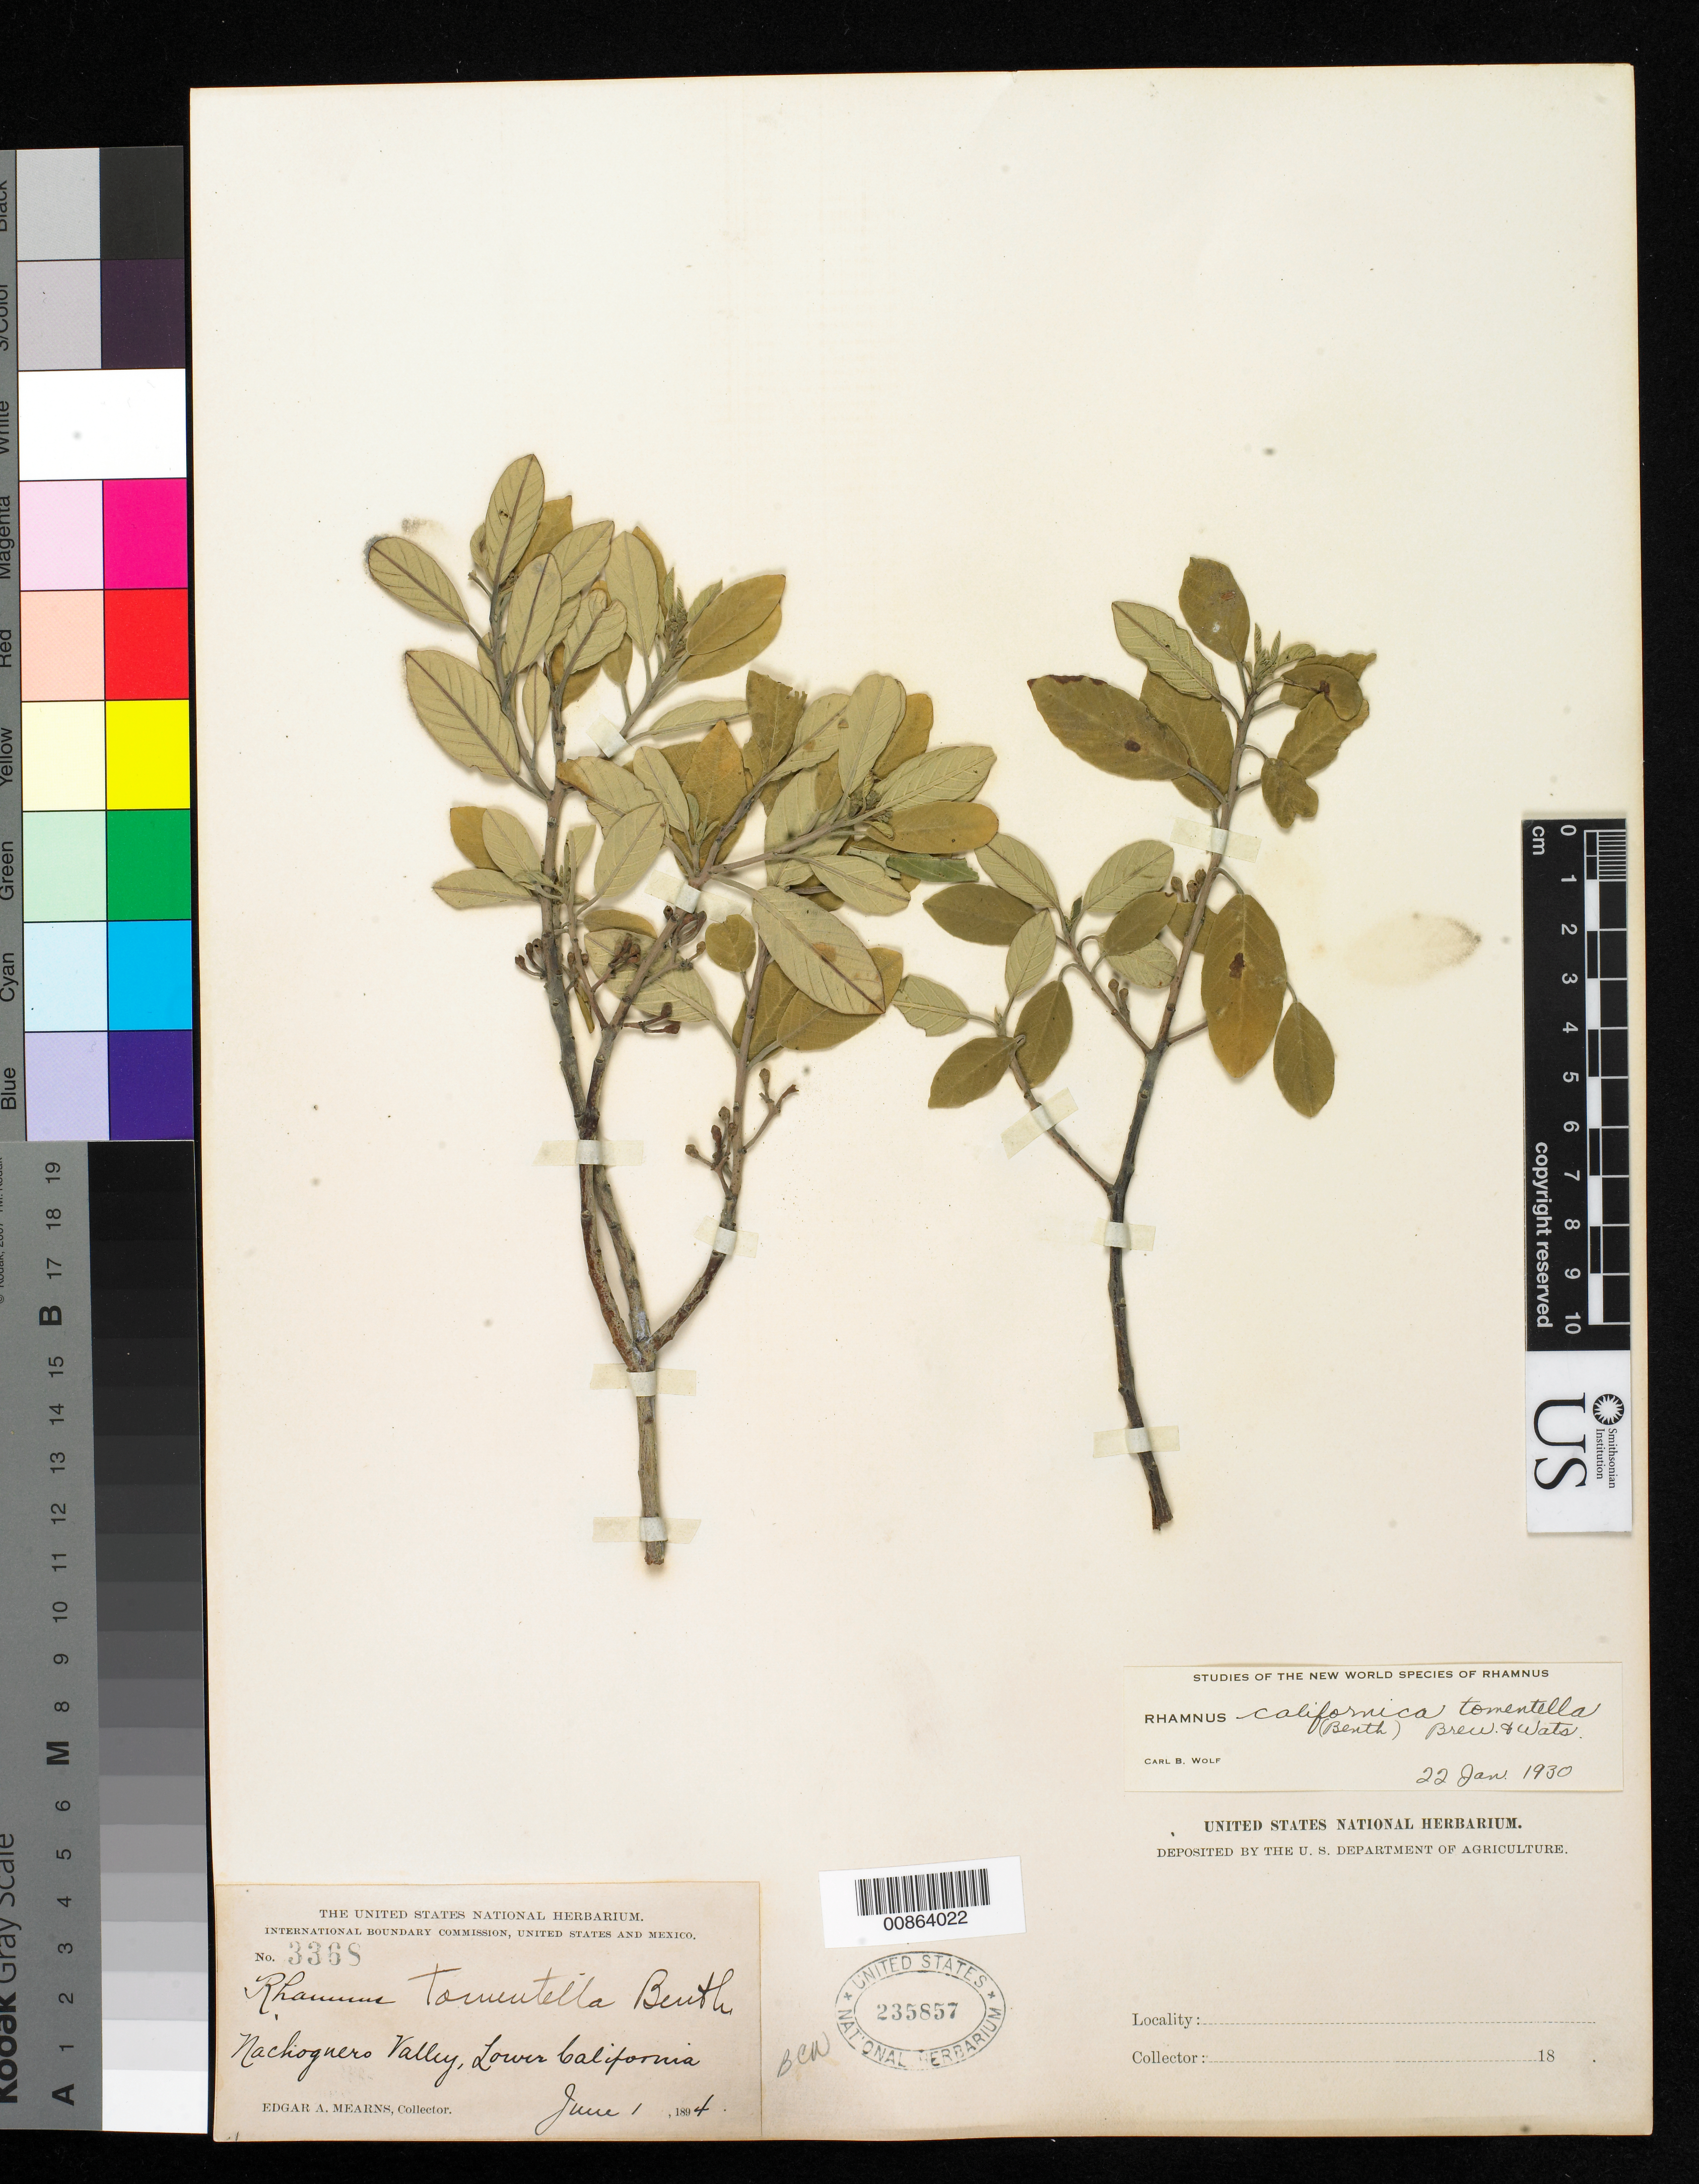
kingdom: Plantae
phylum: Tracheophyta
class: Magnoliopsida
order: Rosales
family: Rhamnaceae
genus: Frangula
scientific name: Frangula californica subsp. tomentella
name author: (Benth.) Kartesz & Gandhi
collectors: E. A. Mearns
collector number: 3368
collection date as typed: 01 Jun 1894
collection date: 1894-06-01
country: Mexico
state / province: Baja California Norte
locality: Nachoguero Valley, Baja California.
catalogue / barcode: US 235857